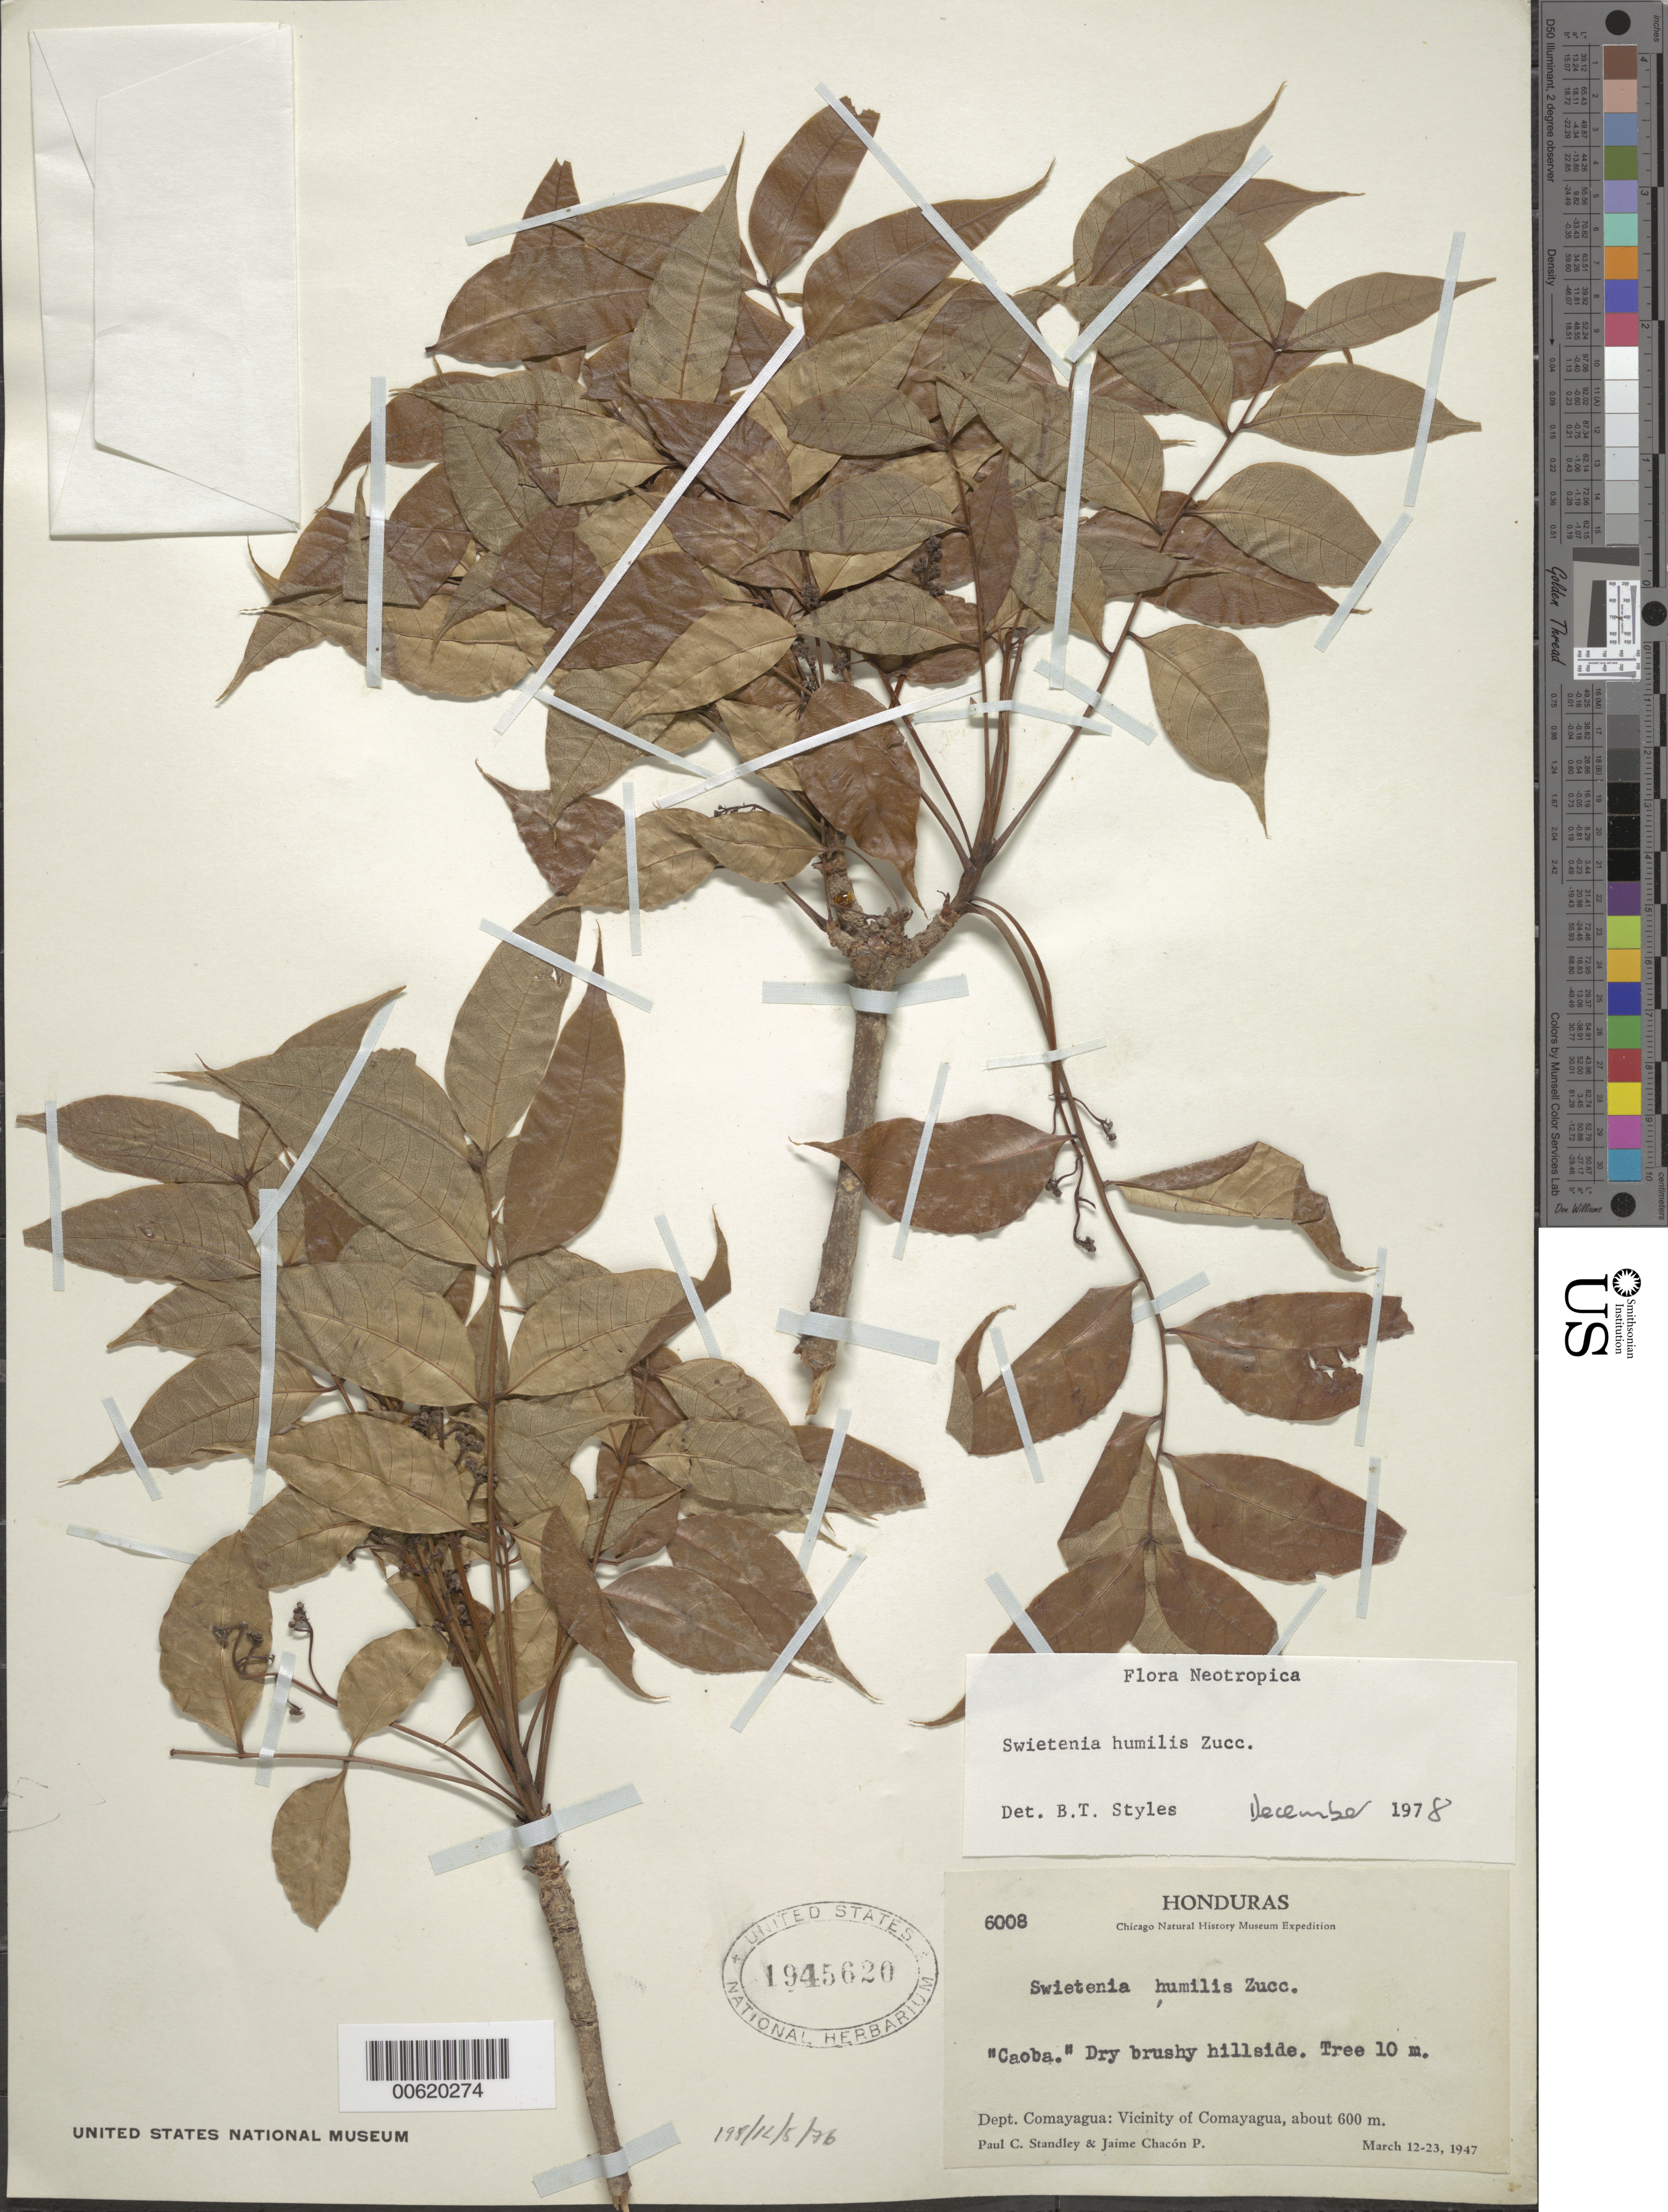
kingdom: Plantae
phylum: Tracheophyta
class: Magnoliopsida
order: Sapindales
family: Meliaceae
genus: Swietenia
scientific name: Swietenia humilis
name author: Zucc.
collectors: P. C. Standley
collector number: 6008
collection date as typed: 12 Mar 1947 to 23 Mar 1947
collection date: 1947-03-12/1947-03-23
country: Honduras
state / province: Comayagua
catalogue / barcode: US 1945620